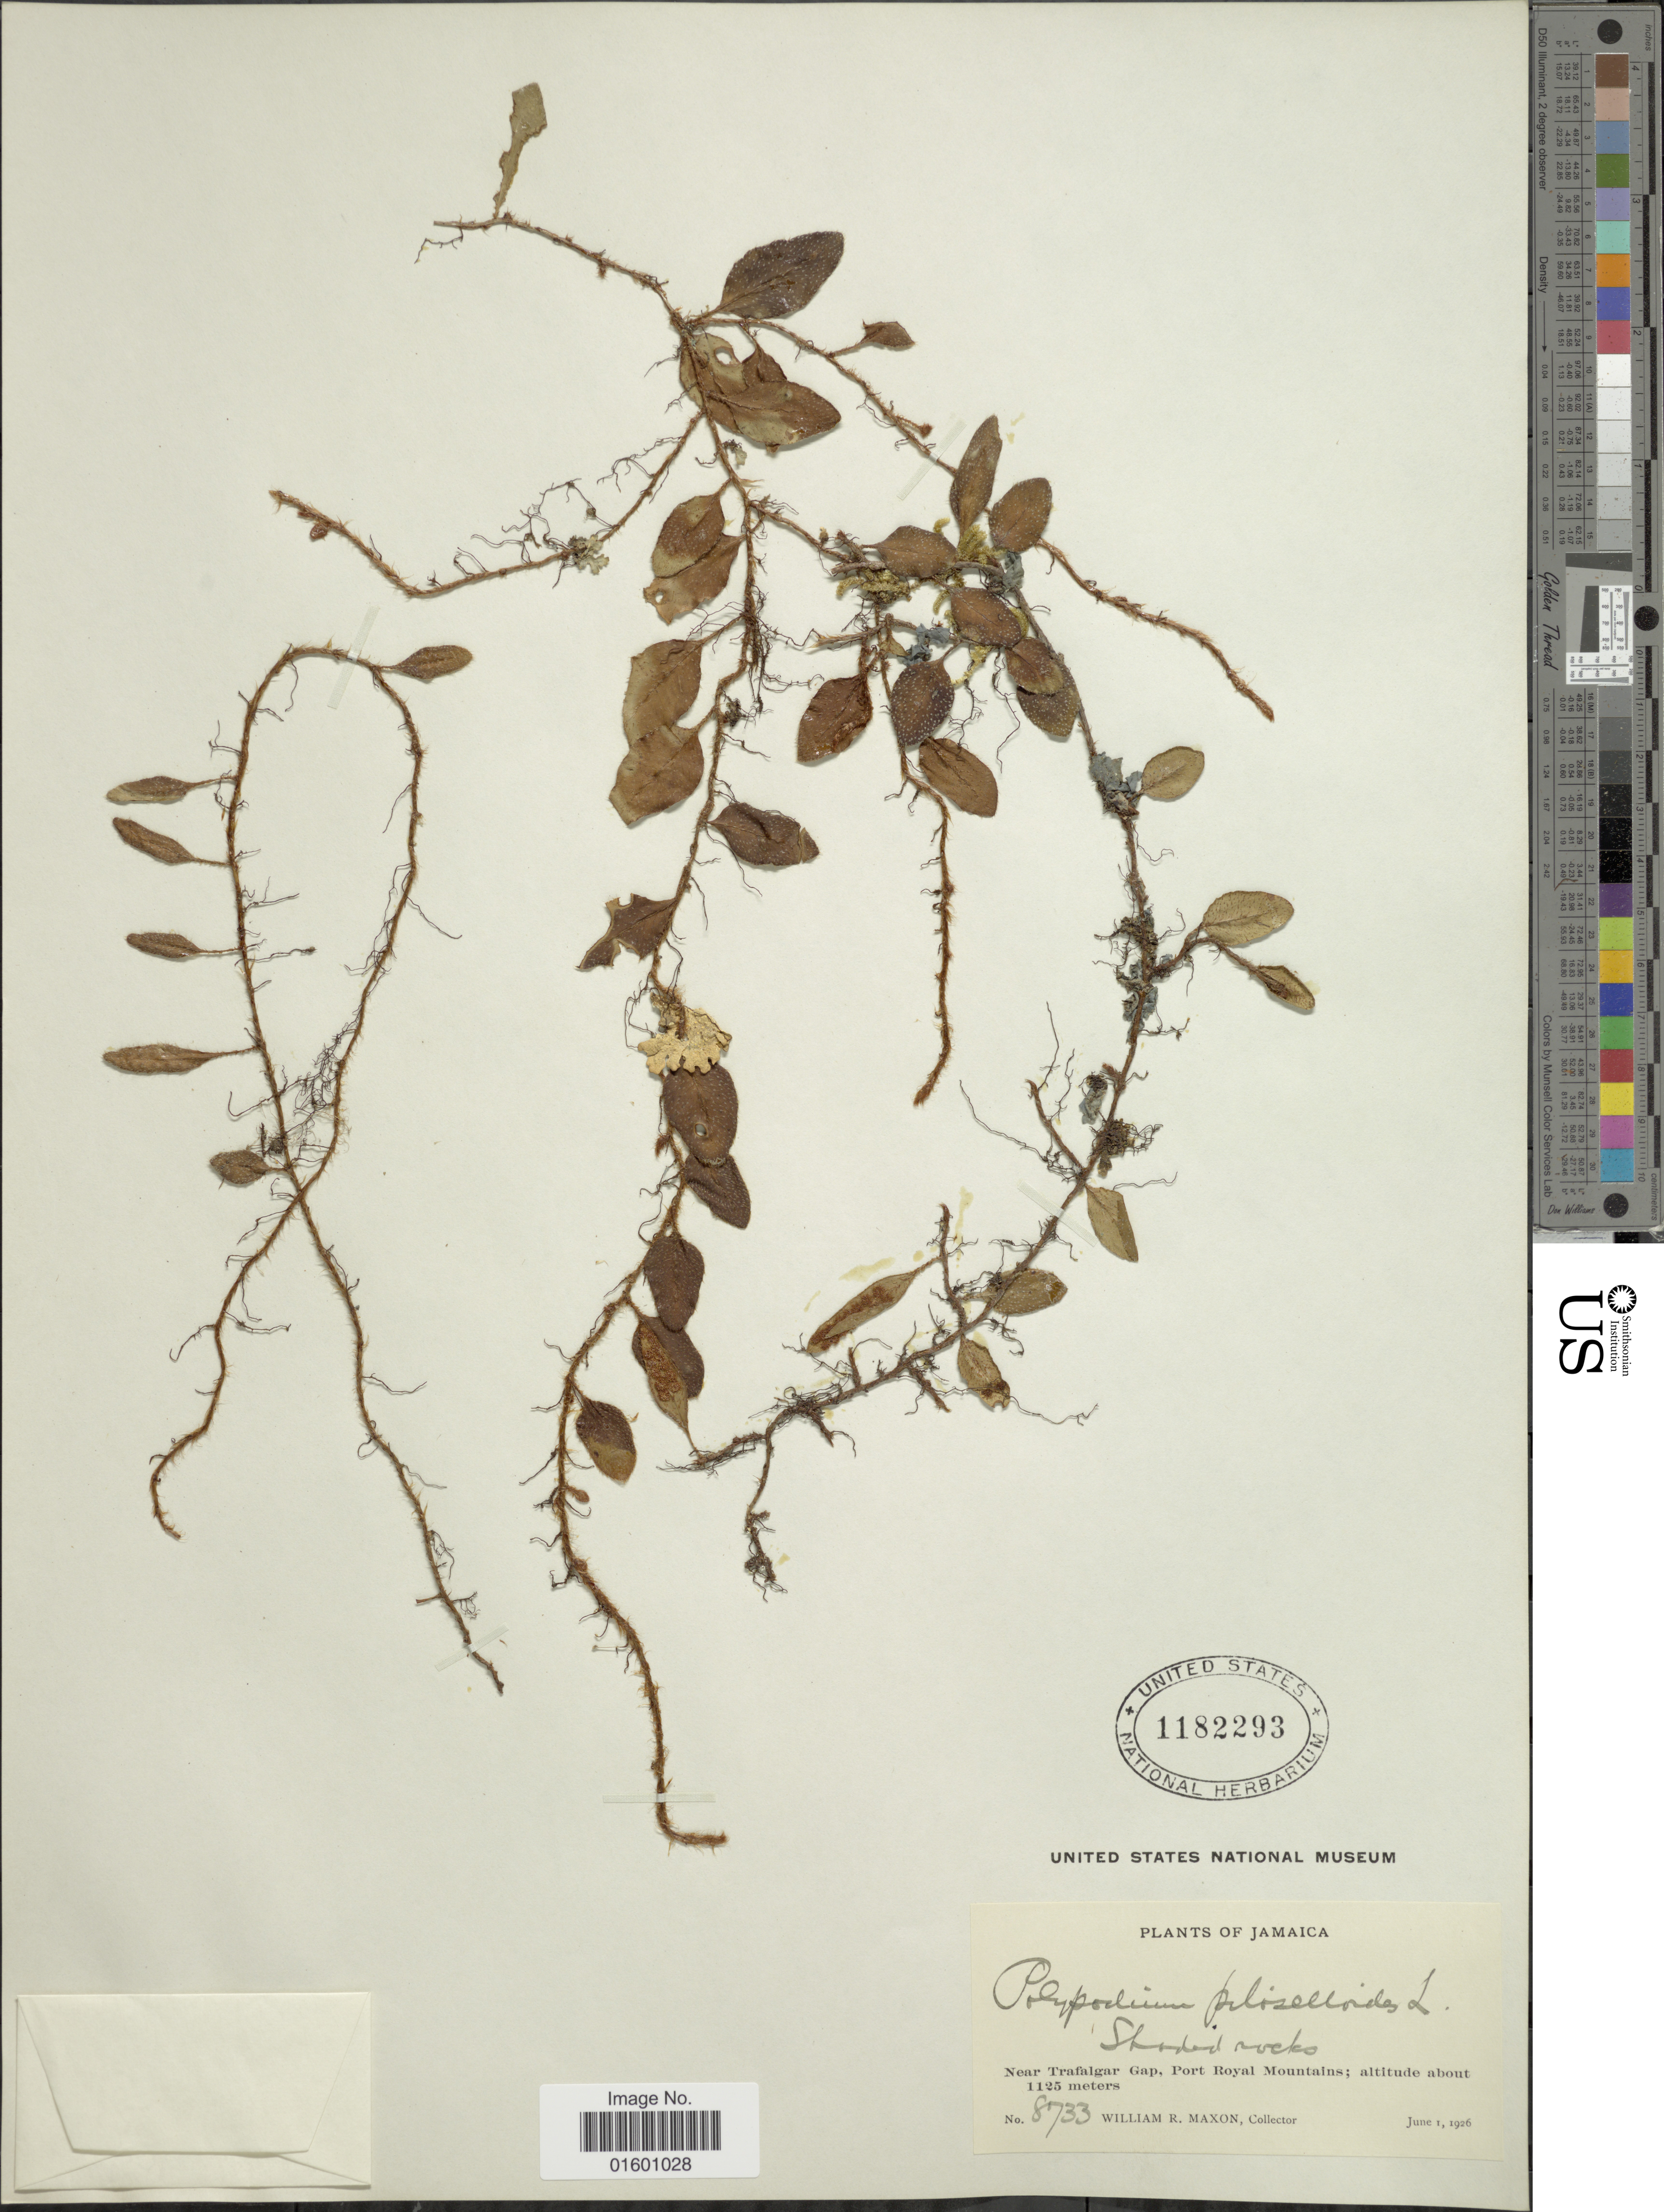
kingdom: Plantae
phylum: Tracheophyta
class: Polypodiopsida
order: Polypodiales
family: Polypodiaceae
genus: Microgramma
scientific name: Microgramma piloselloides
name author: (L.) Copel.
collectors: W. R. Maxon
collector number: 8733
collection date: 1926-06-01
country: Jamaica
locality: Near Trafalgar Gap, Port Royal Mountains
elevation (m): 1125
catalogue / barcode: US 1182293